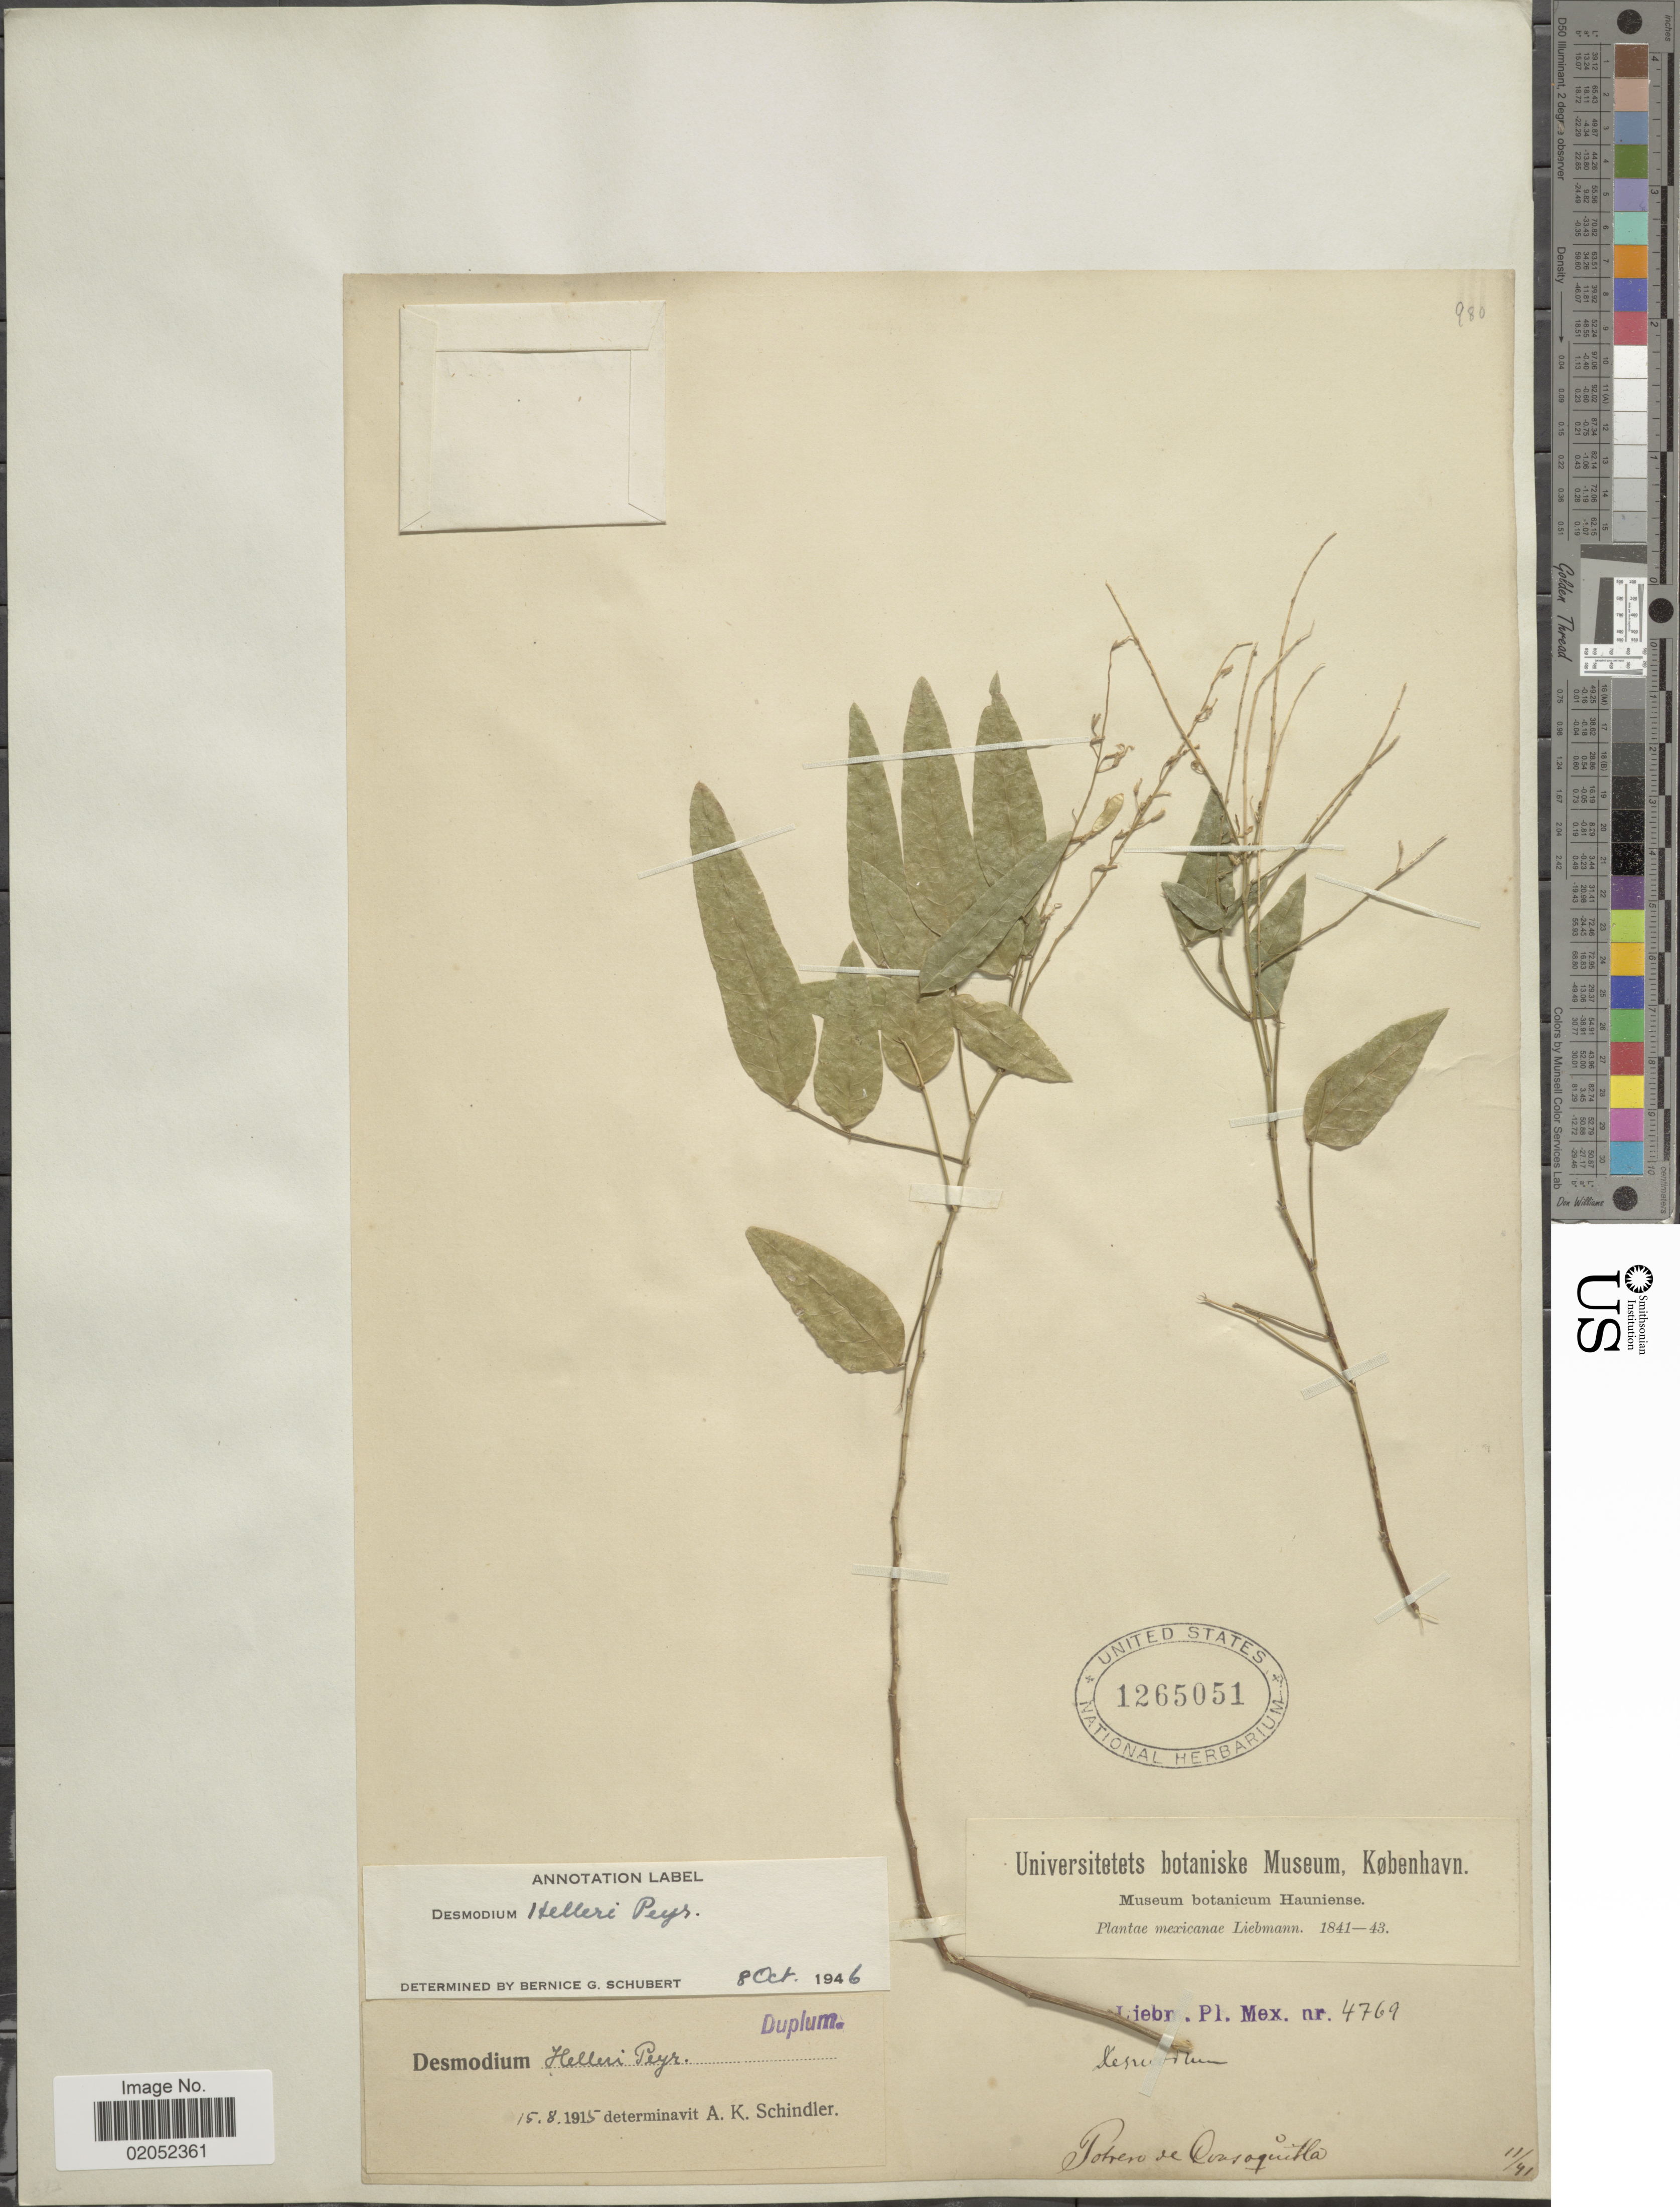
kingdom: Plantae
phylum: Tracheophyta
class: Magnoliopsida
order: Fabales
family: Fabaceae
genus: Desmodium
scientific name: Desmodium helleri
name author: Peyr.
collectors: F. M. Liebmann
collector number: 4769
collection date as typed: Nov 1841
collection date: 1841-11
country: Mexico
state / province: Veracruz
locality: Potrero de Consoquitla.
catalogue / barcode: US 1265051